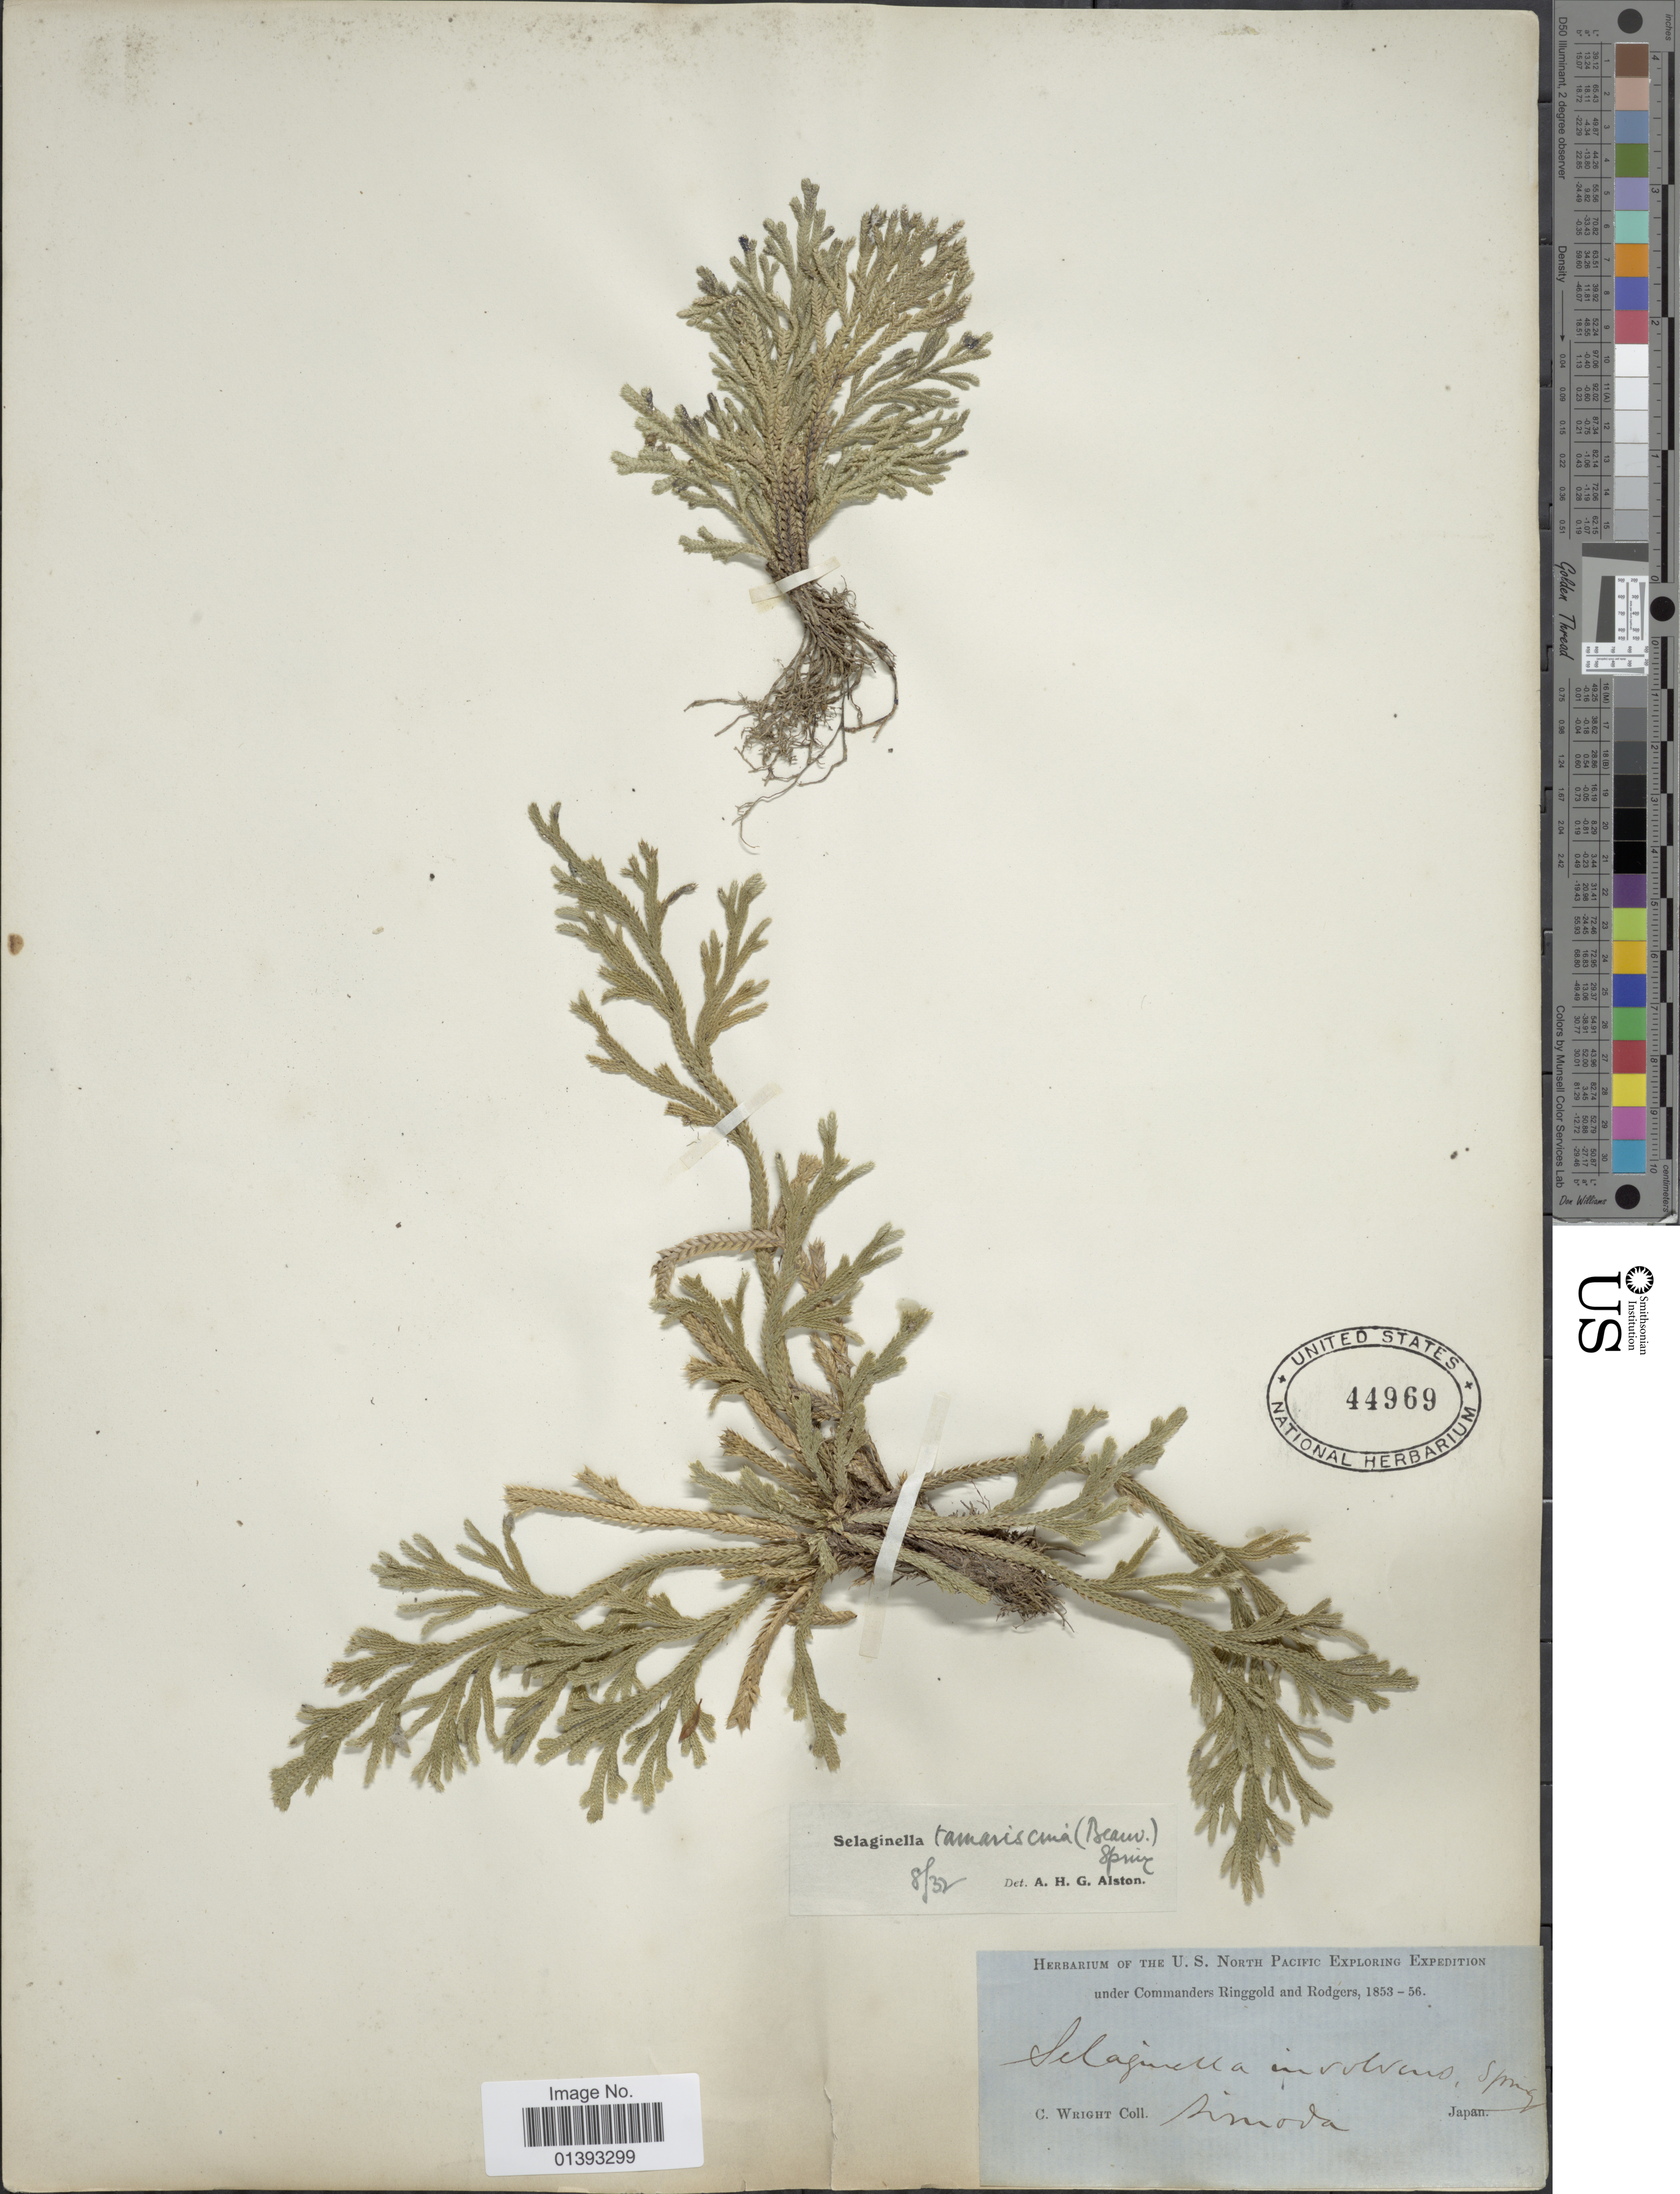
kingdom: Plantae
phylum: Tracheophyta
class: Lycopodiopsida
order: Selaginellales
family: Selaginellaceae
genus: Selaginella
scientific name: Selaginella tamariscina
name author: (P. Beauv.) Spring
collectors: C. Wright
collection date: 1853/1856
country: Japan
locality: Simoda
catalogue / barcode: US 44969